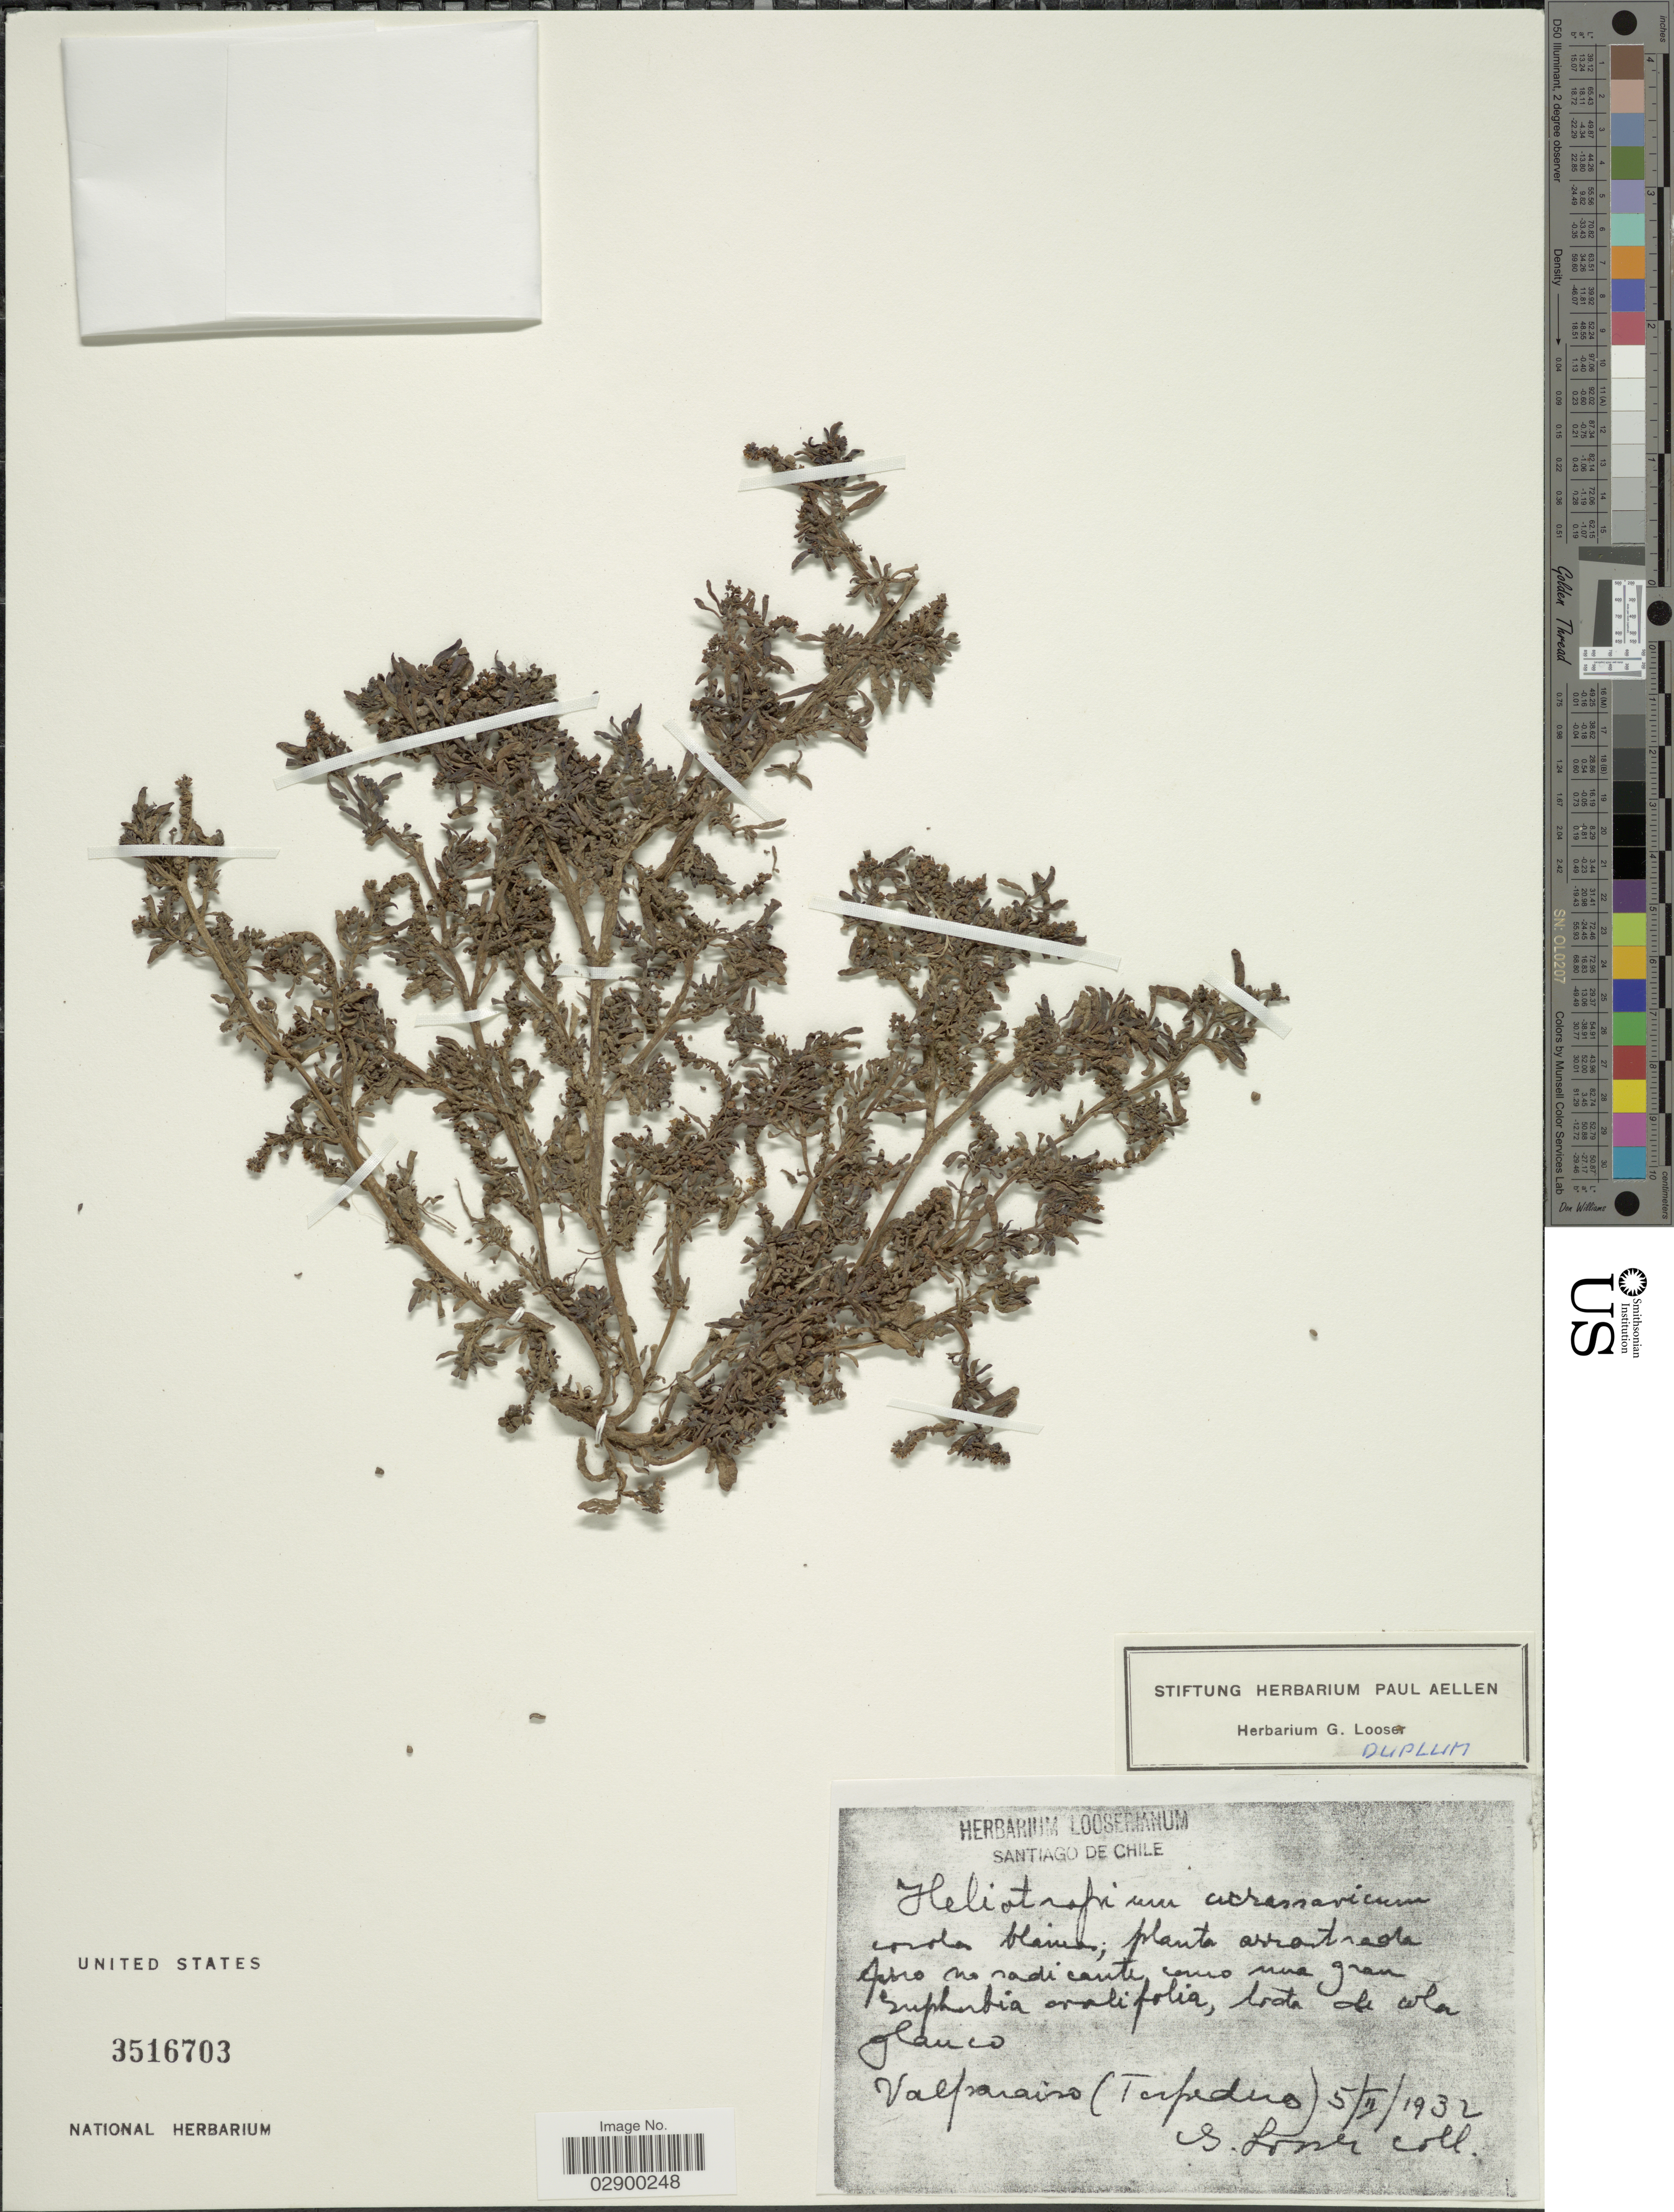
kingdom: Plantae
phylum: Tracheophyta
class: Magnoliopsida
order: Boraginales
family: Heliotropiaceae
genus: Heliotropium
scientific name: Heliotropium curassavicum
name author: L.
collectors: G. Looser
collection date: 1932-02-05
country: Chile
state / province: Valparaíso (V)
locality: Santiago de Chile, Valparaiso (Torpedero).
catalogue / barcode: US 3516703